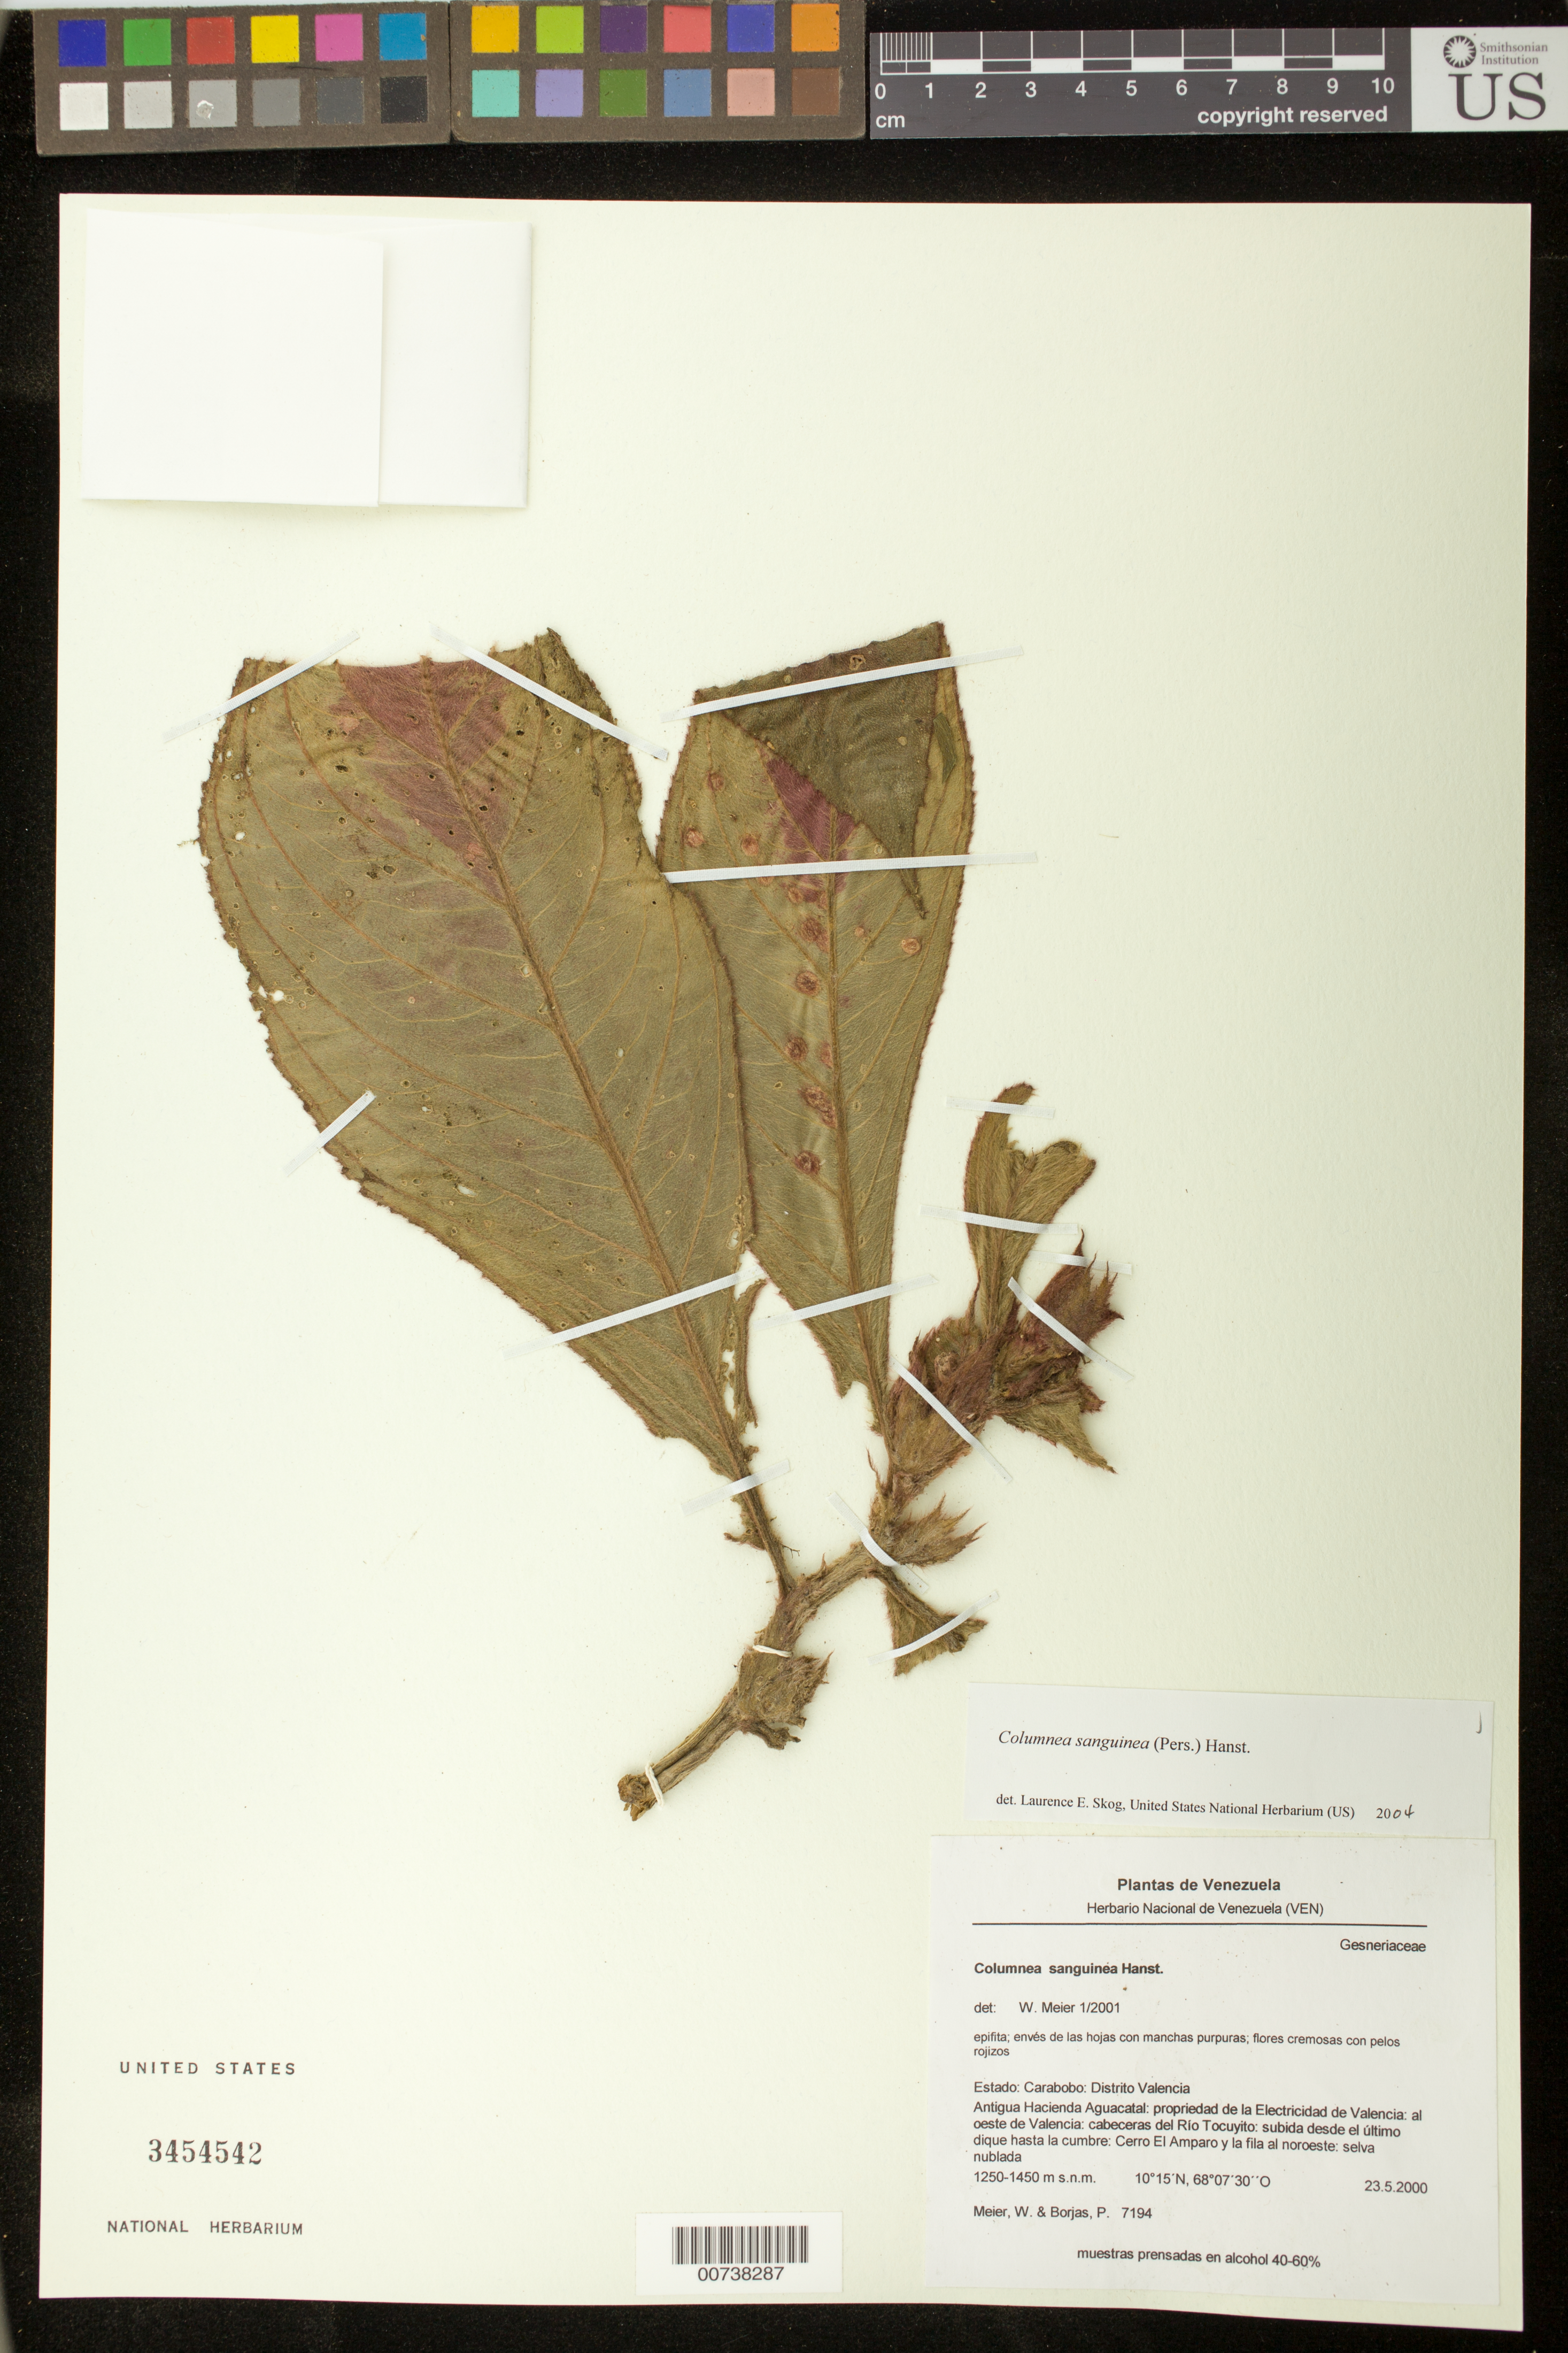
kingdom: Plantae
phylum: Tracheophyta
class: Magnoliopsida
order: Lamiales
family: Gesneriaceae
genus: Columnea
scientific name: Columnea sanguinea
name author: (Pers.) Hanst.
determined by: Skog, Laurence E.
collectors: W. Meier & P. Borjas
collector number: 7194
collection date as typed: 23 May 2000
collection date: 2000-05-23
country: Venezuela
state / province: Carabobo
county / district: Valencia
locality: Distrito Valencia, Antigua Hacienda Aguacatal: propriedad de la Electricidad de Valencia, al oeste de Valencia, cabeceras del Rio Tocuyito, subida desde el último dique hasta la cumbre: Cerro El Amparo y la fila al noroeste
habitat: Selva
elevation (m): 1250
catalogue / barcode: US 3454542